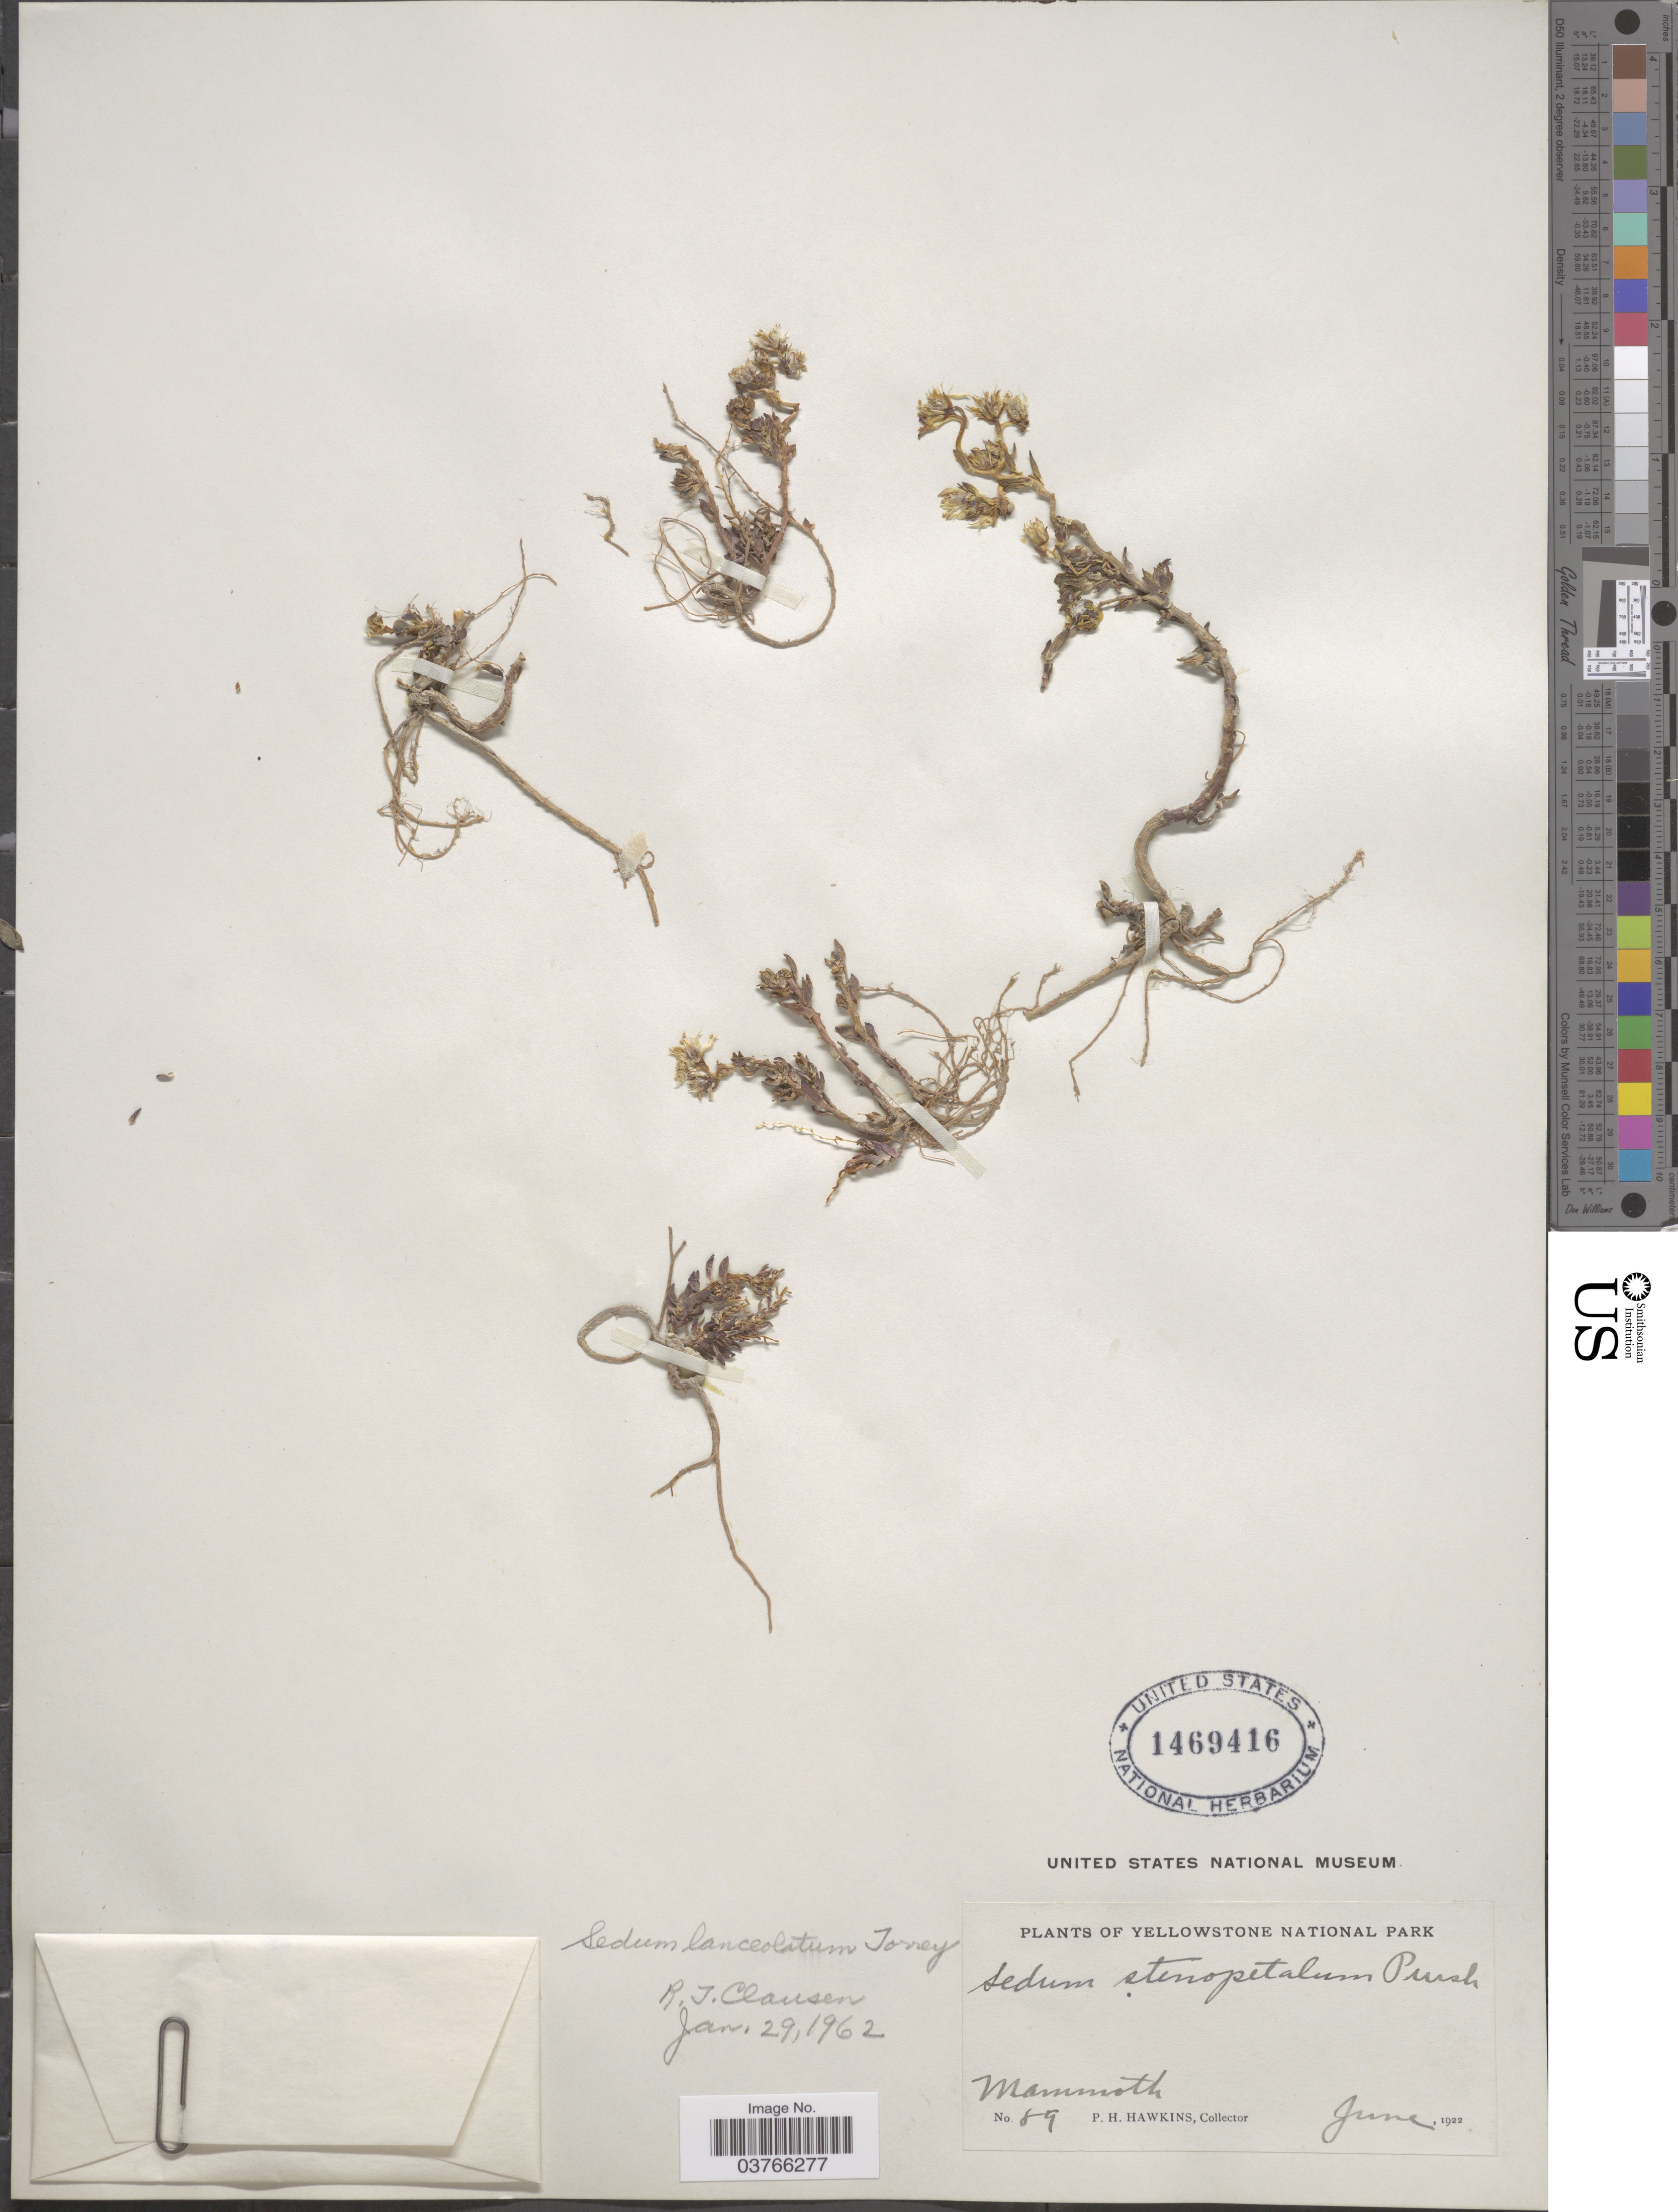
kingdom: Plantae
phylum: Tracheophyta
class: Magnoliopsida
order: Saxifragales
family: Crassulaceae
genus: Sedum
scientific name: Sedum lanceolatum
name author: Torr.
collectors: P. Hawkins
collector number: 89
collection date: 1922-06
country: United States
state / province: Wyoming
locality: Yellowstone National Park. Mammoth.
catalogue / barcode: US 1469416